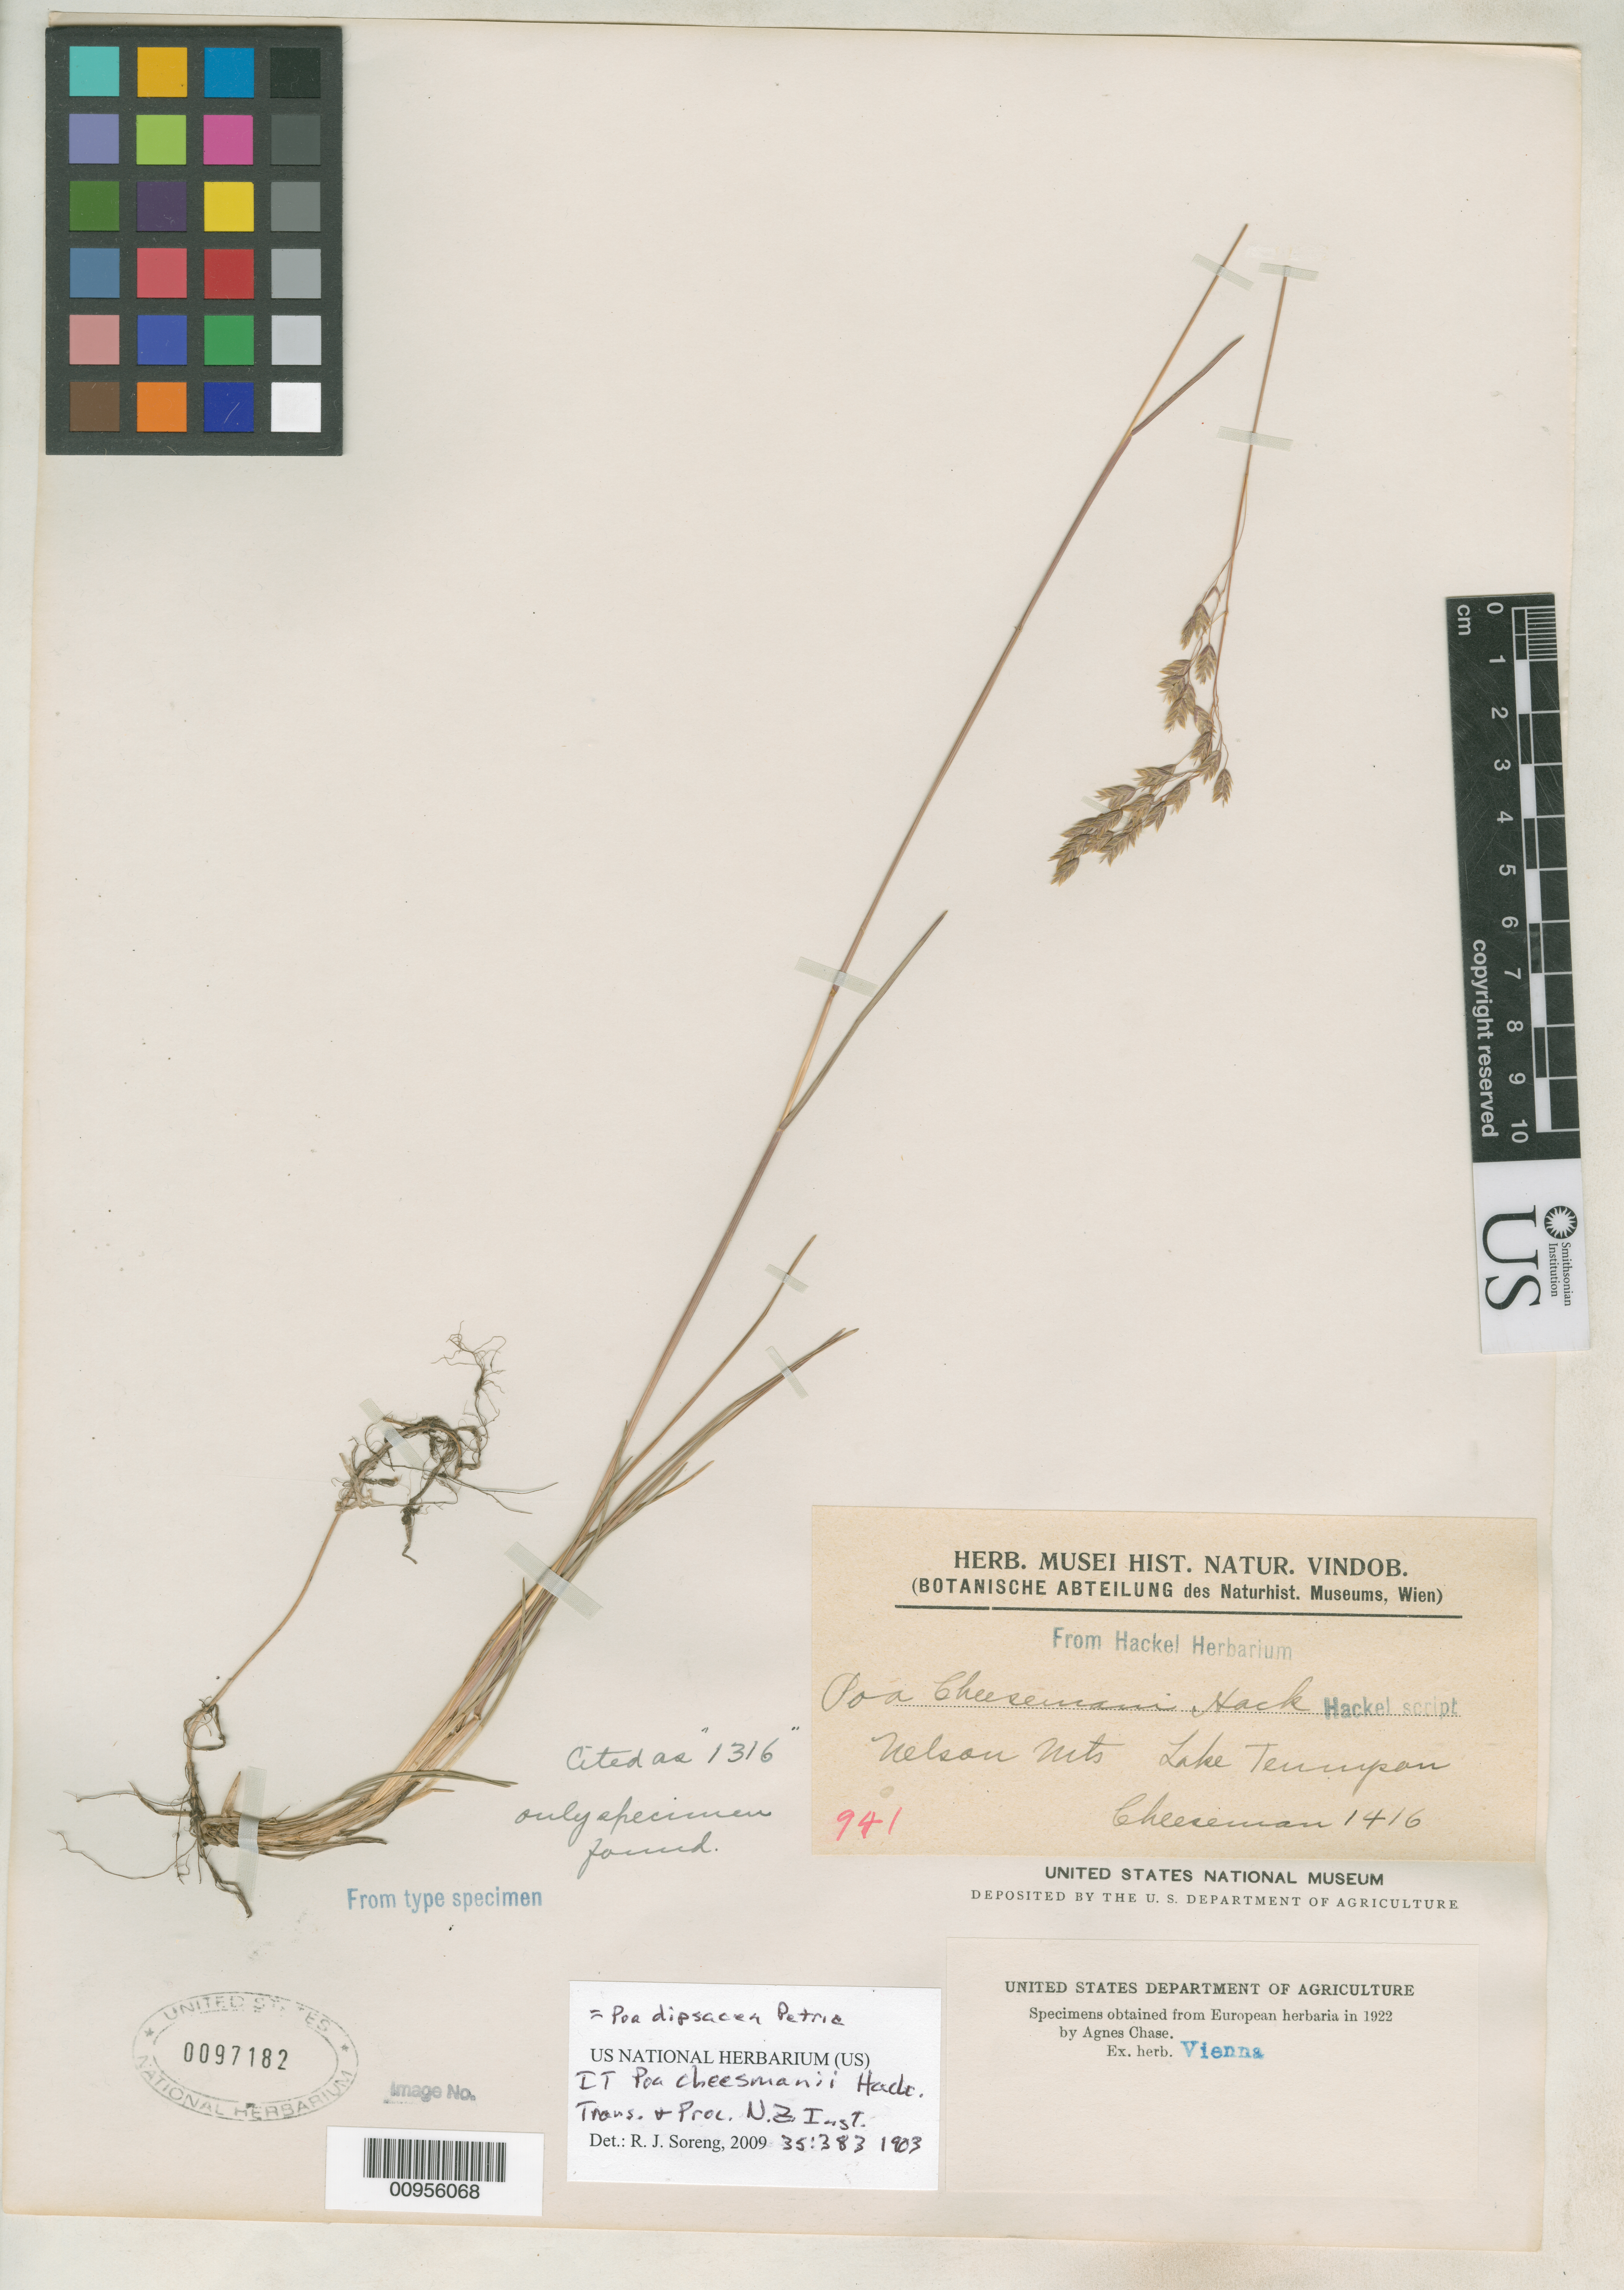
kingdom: Plantae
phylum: Tracheophyta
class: Liliopsida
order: Poales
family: Poaceae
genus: Poa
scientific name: Poa cheesemanii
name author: Hack.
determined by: Soreng, Robert J., Research Associate (BOT), Smithsonian Institution - National Museum of Natural History (UNITED STATES)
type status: Isotype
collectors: T. F. Cheeseman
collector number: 1416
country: New Zealand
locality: Nelson Mts., Lake Tennyson.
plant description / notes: Erroneously cited as "1316" in protologue.; Fragmentary material of type specimen ex herb. Vienna.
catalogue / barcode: US 97182